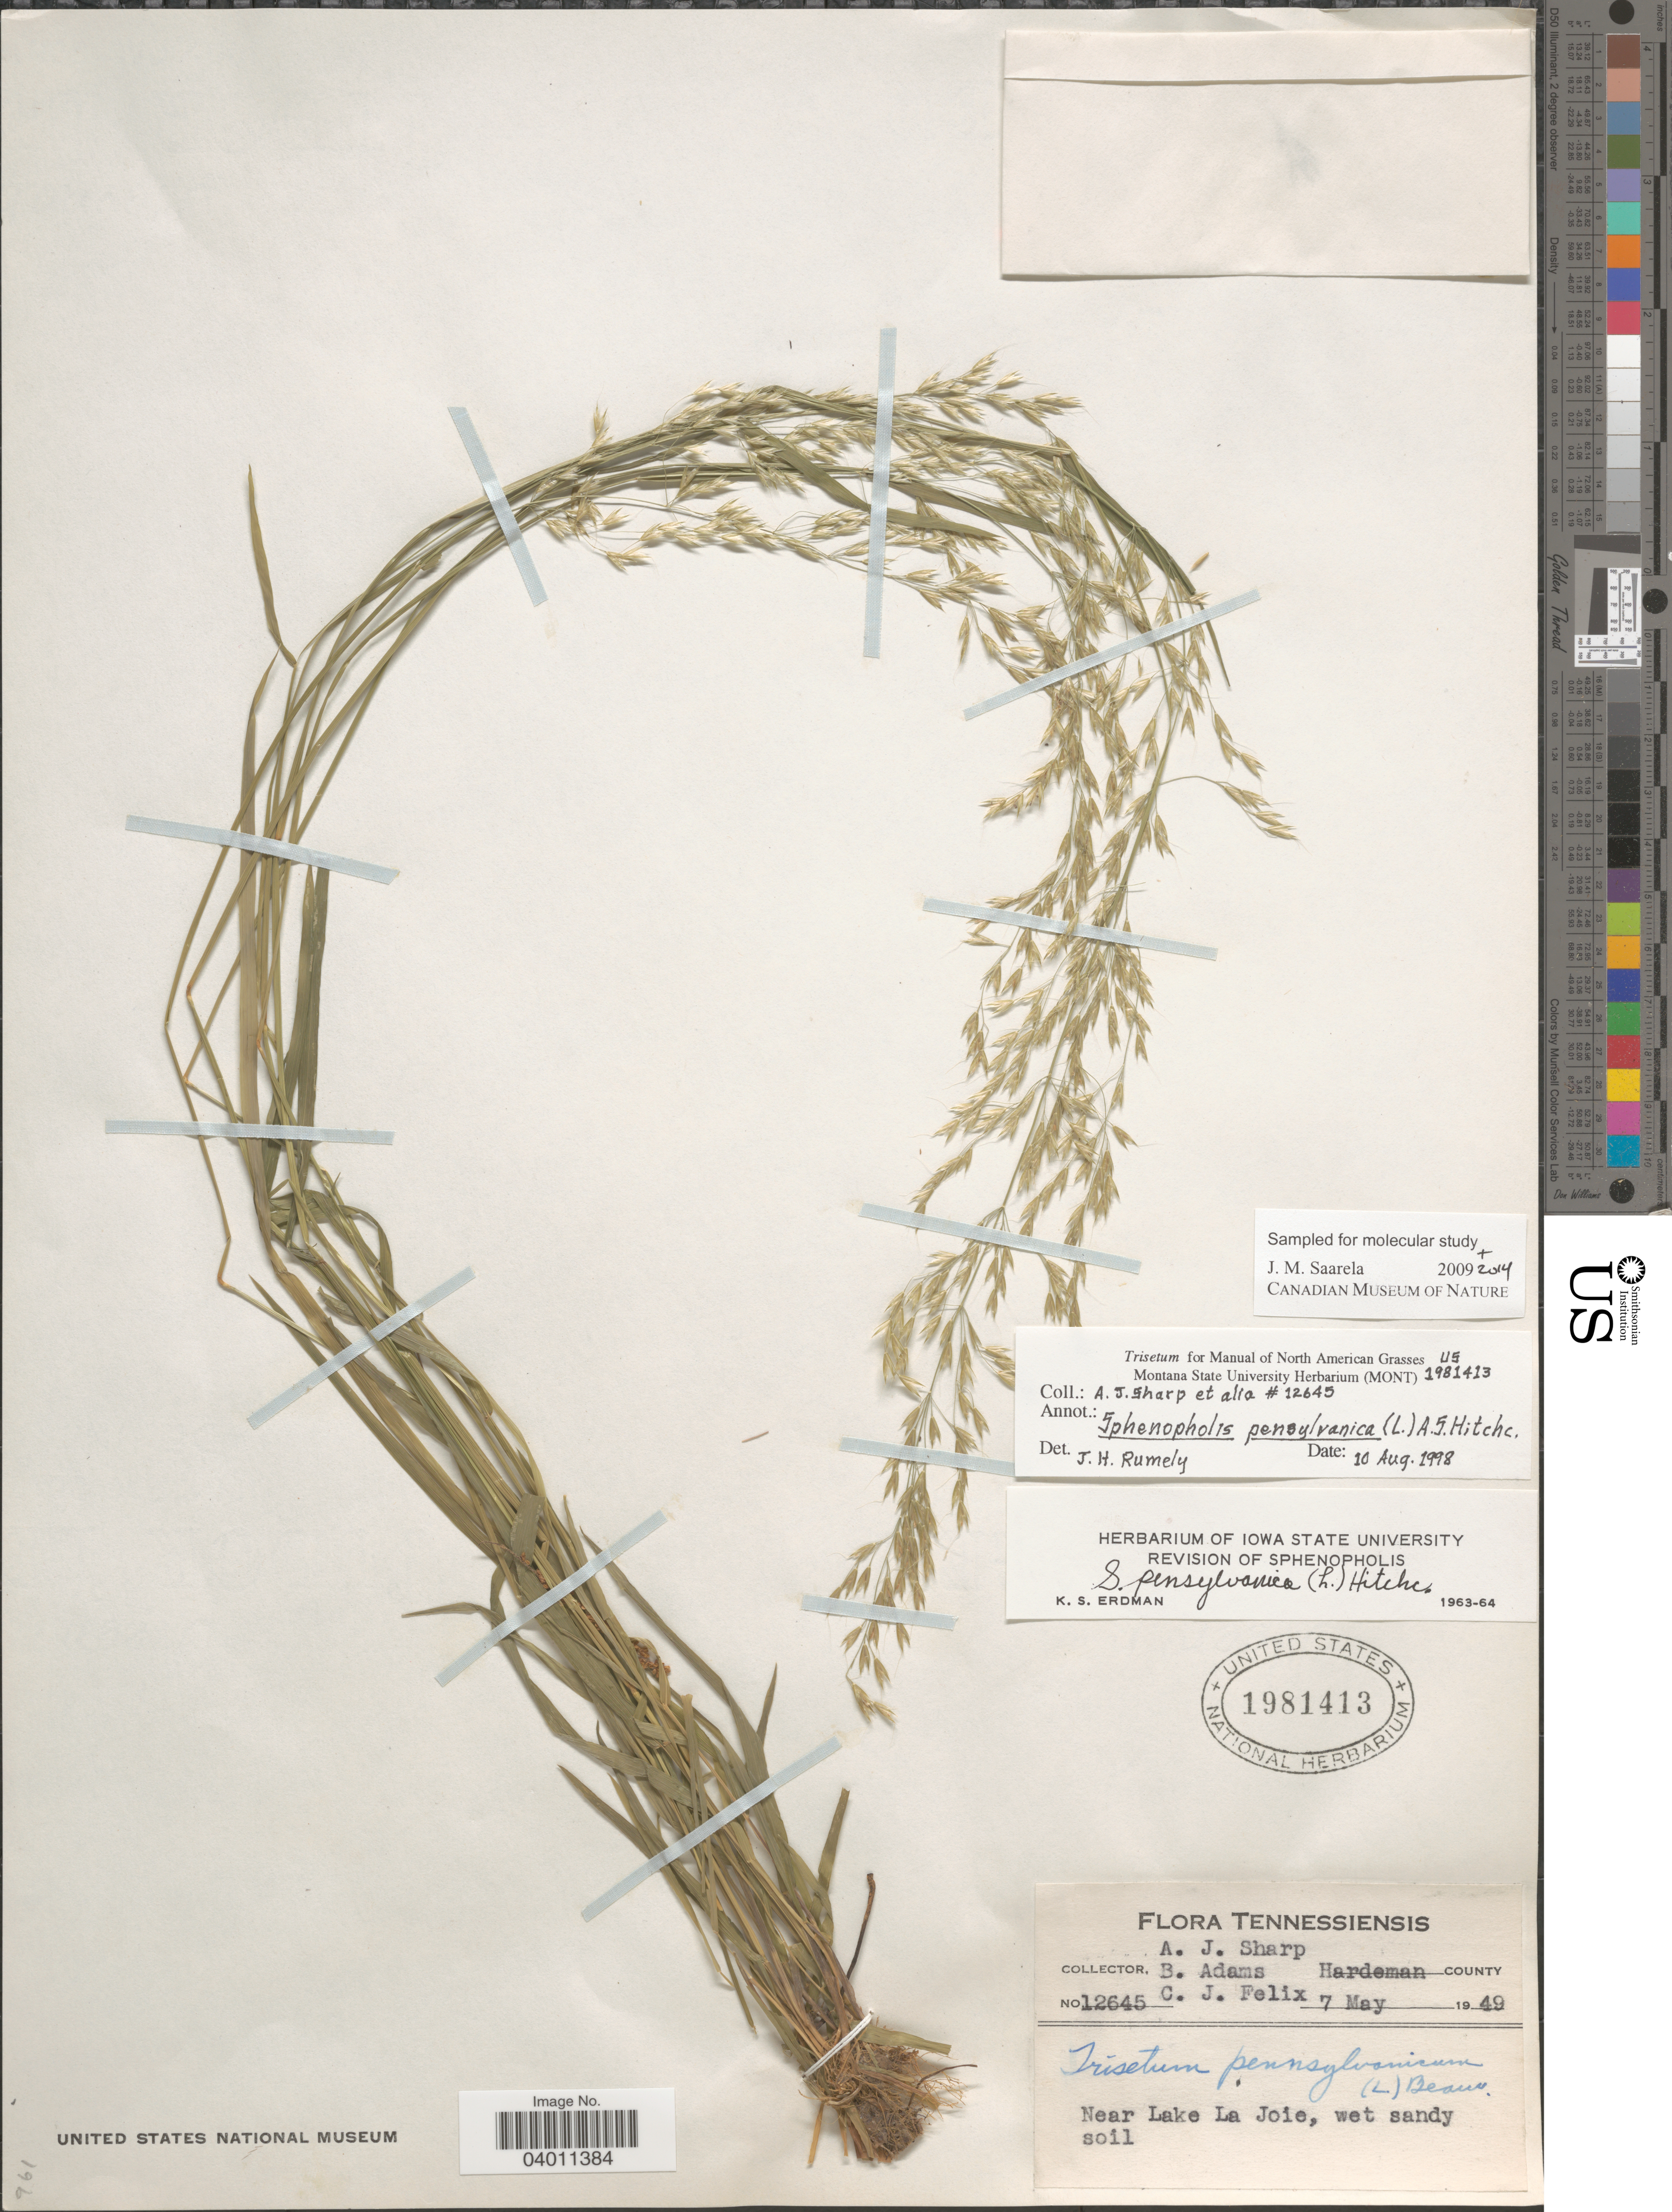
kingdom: Plantae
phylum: Tracheophyta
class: Liliopsida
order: Poales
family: Poaceae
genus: Sphenopholis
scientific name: Sphenopholis interrupta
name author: (Buckley) Scribn.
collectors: A. J. Sharp, B. Adams & C. Felix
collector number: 12645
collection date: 1949-05-07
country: United States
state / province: Tennessee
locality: Hardeman County. Near Lake La Joie, wet sandy soil.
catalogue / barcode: US 1981413